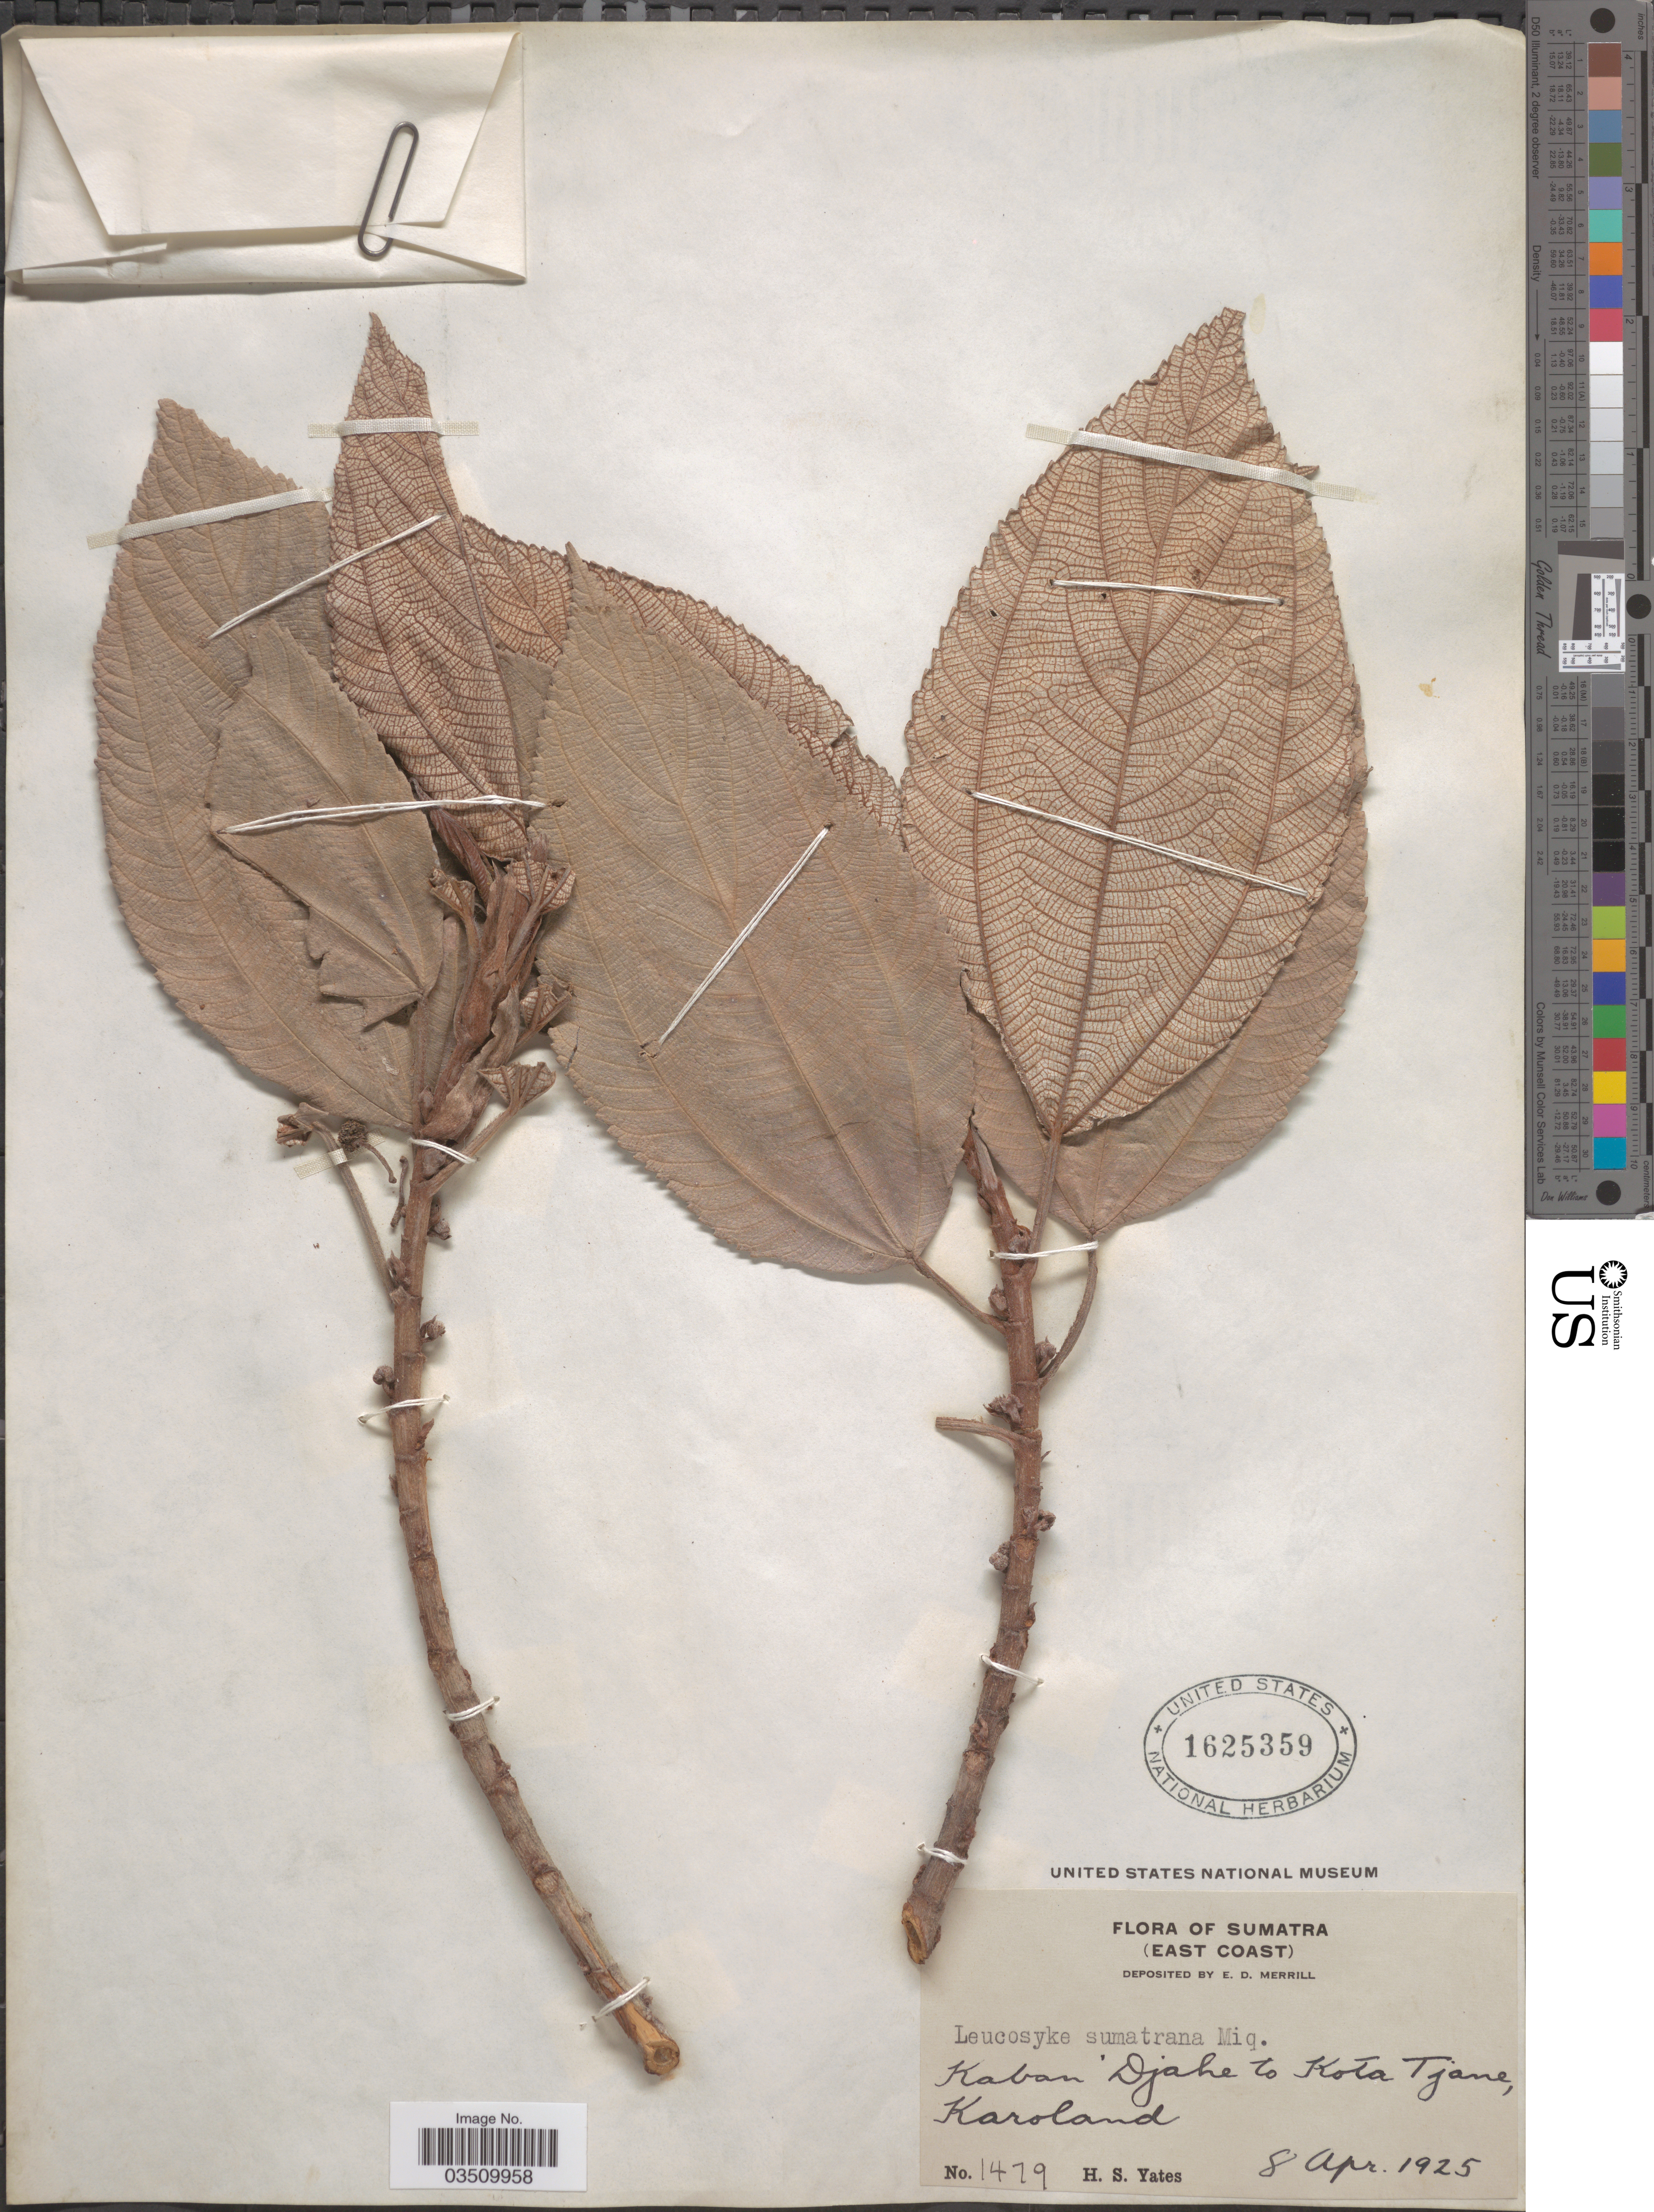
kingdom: Plantae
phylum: Tracheophyta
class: Magnoliopsida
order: Rosales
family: Urticaceae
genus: Leucosyke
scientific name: Leucosyke sumatrana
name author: Miq.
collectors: H. S. Yates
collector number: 1479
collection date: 1925-04-08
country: Indonesia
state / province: Sumatra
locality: East Coast. Kaban Djahe to Kota Tjane, Karoland.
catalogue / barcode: US 1625359